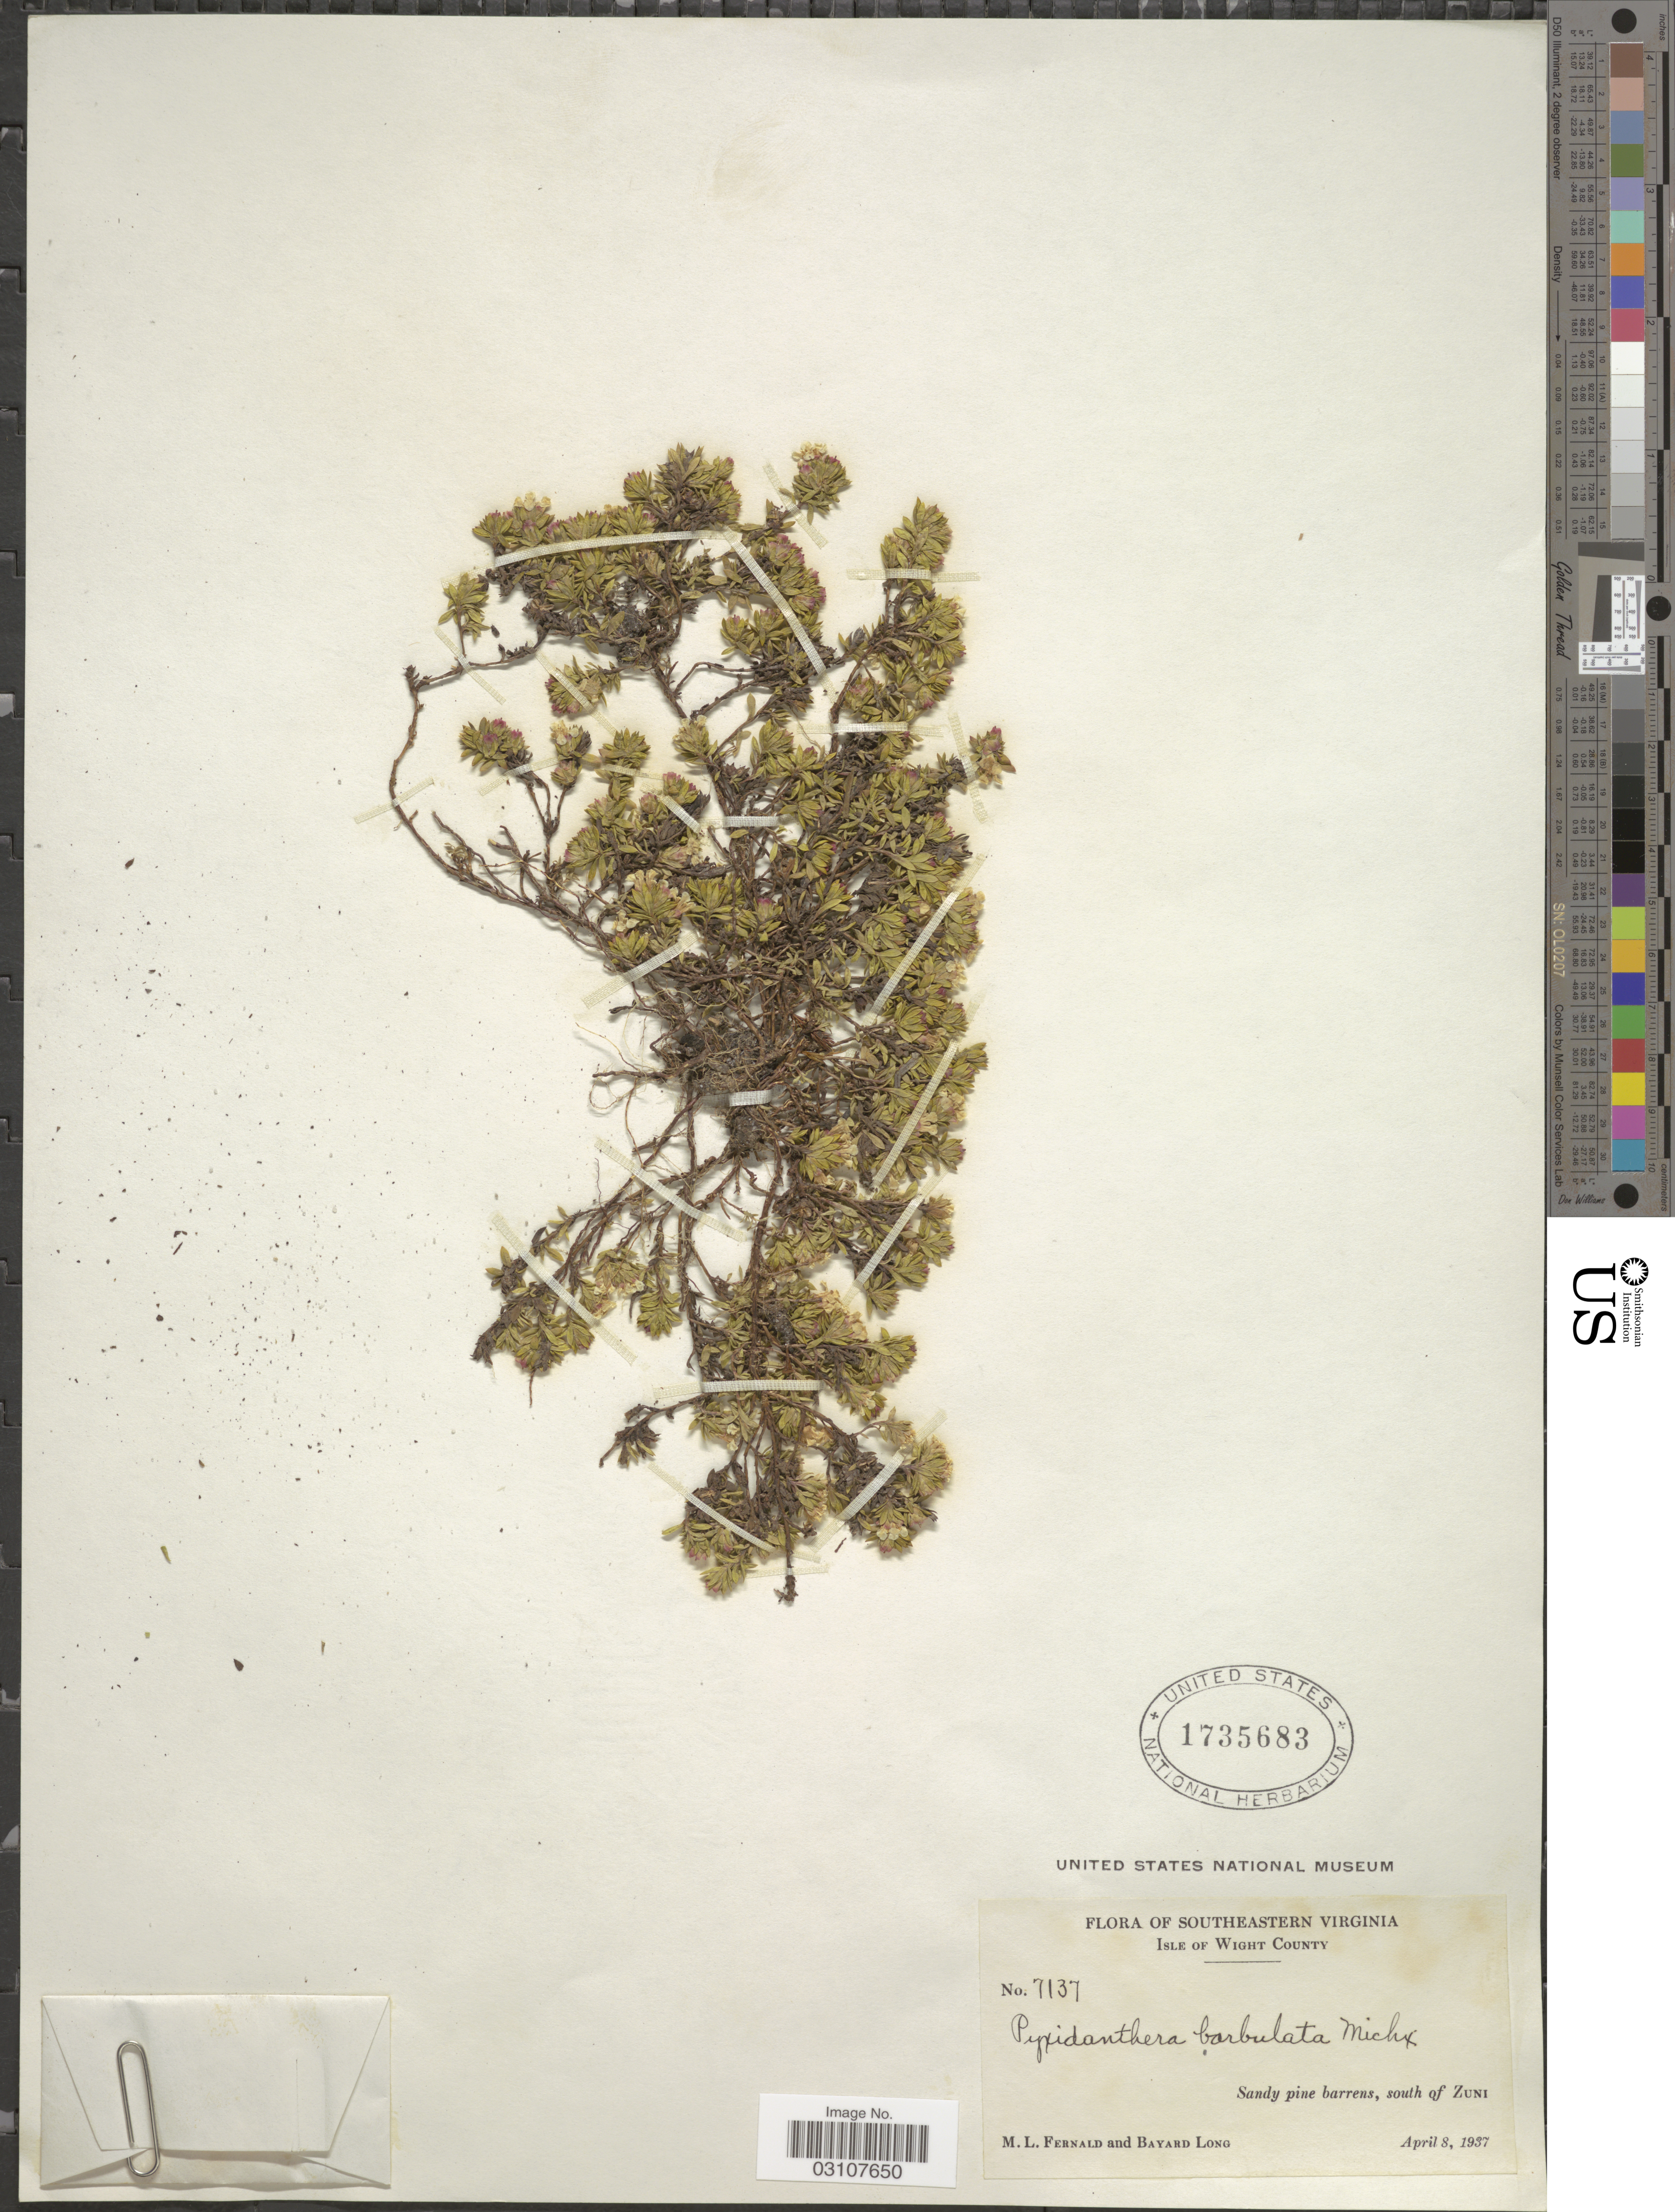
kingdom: Plantae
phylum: Tracheophyta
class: Magnoliopsida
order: Ericales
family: Diapensiaceae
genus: Pyxidanthera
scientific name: Pyxidanthera barbulata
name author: Michx.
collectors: M. L. Fernald & B. Long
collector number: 7137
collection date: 1937-04-08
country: United States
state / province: Virginia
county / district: Isle of Wight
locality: Southeastern Virginia. Isle of Wight County. South of Zuni.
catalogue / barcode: US 1735683